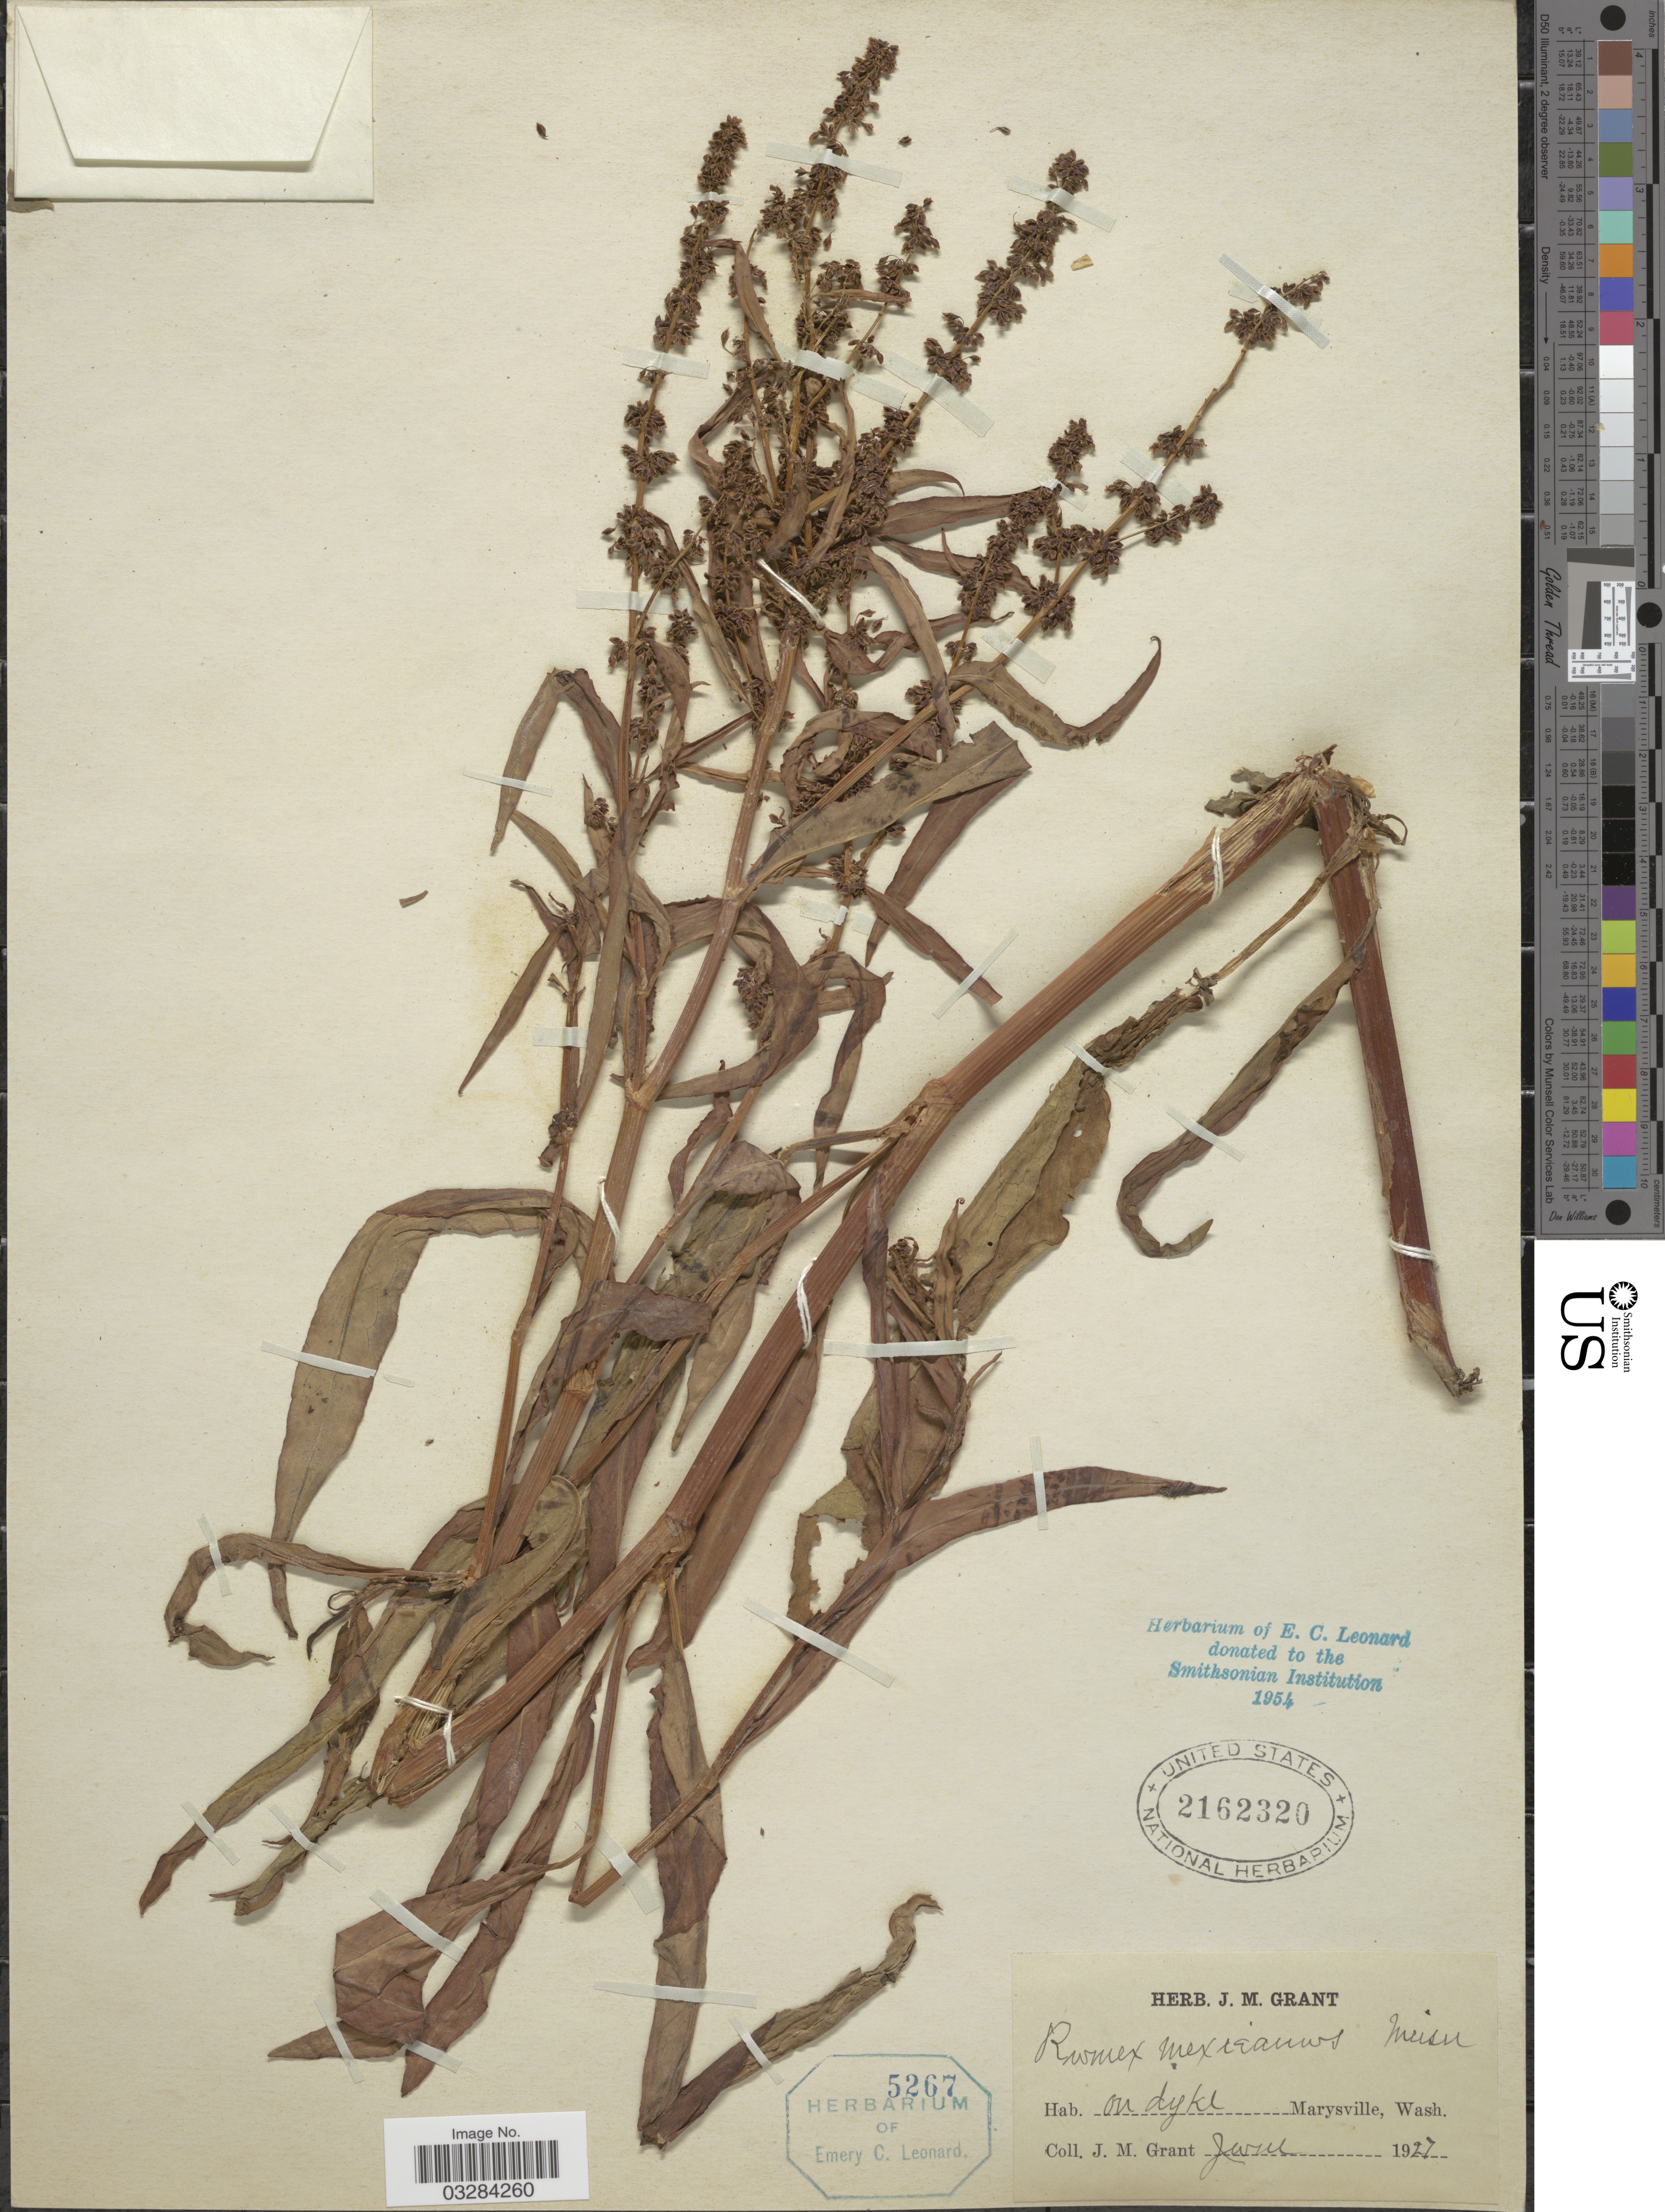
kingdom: Plantae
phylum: Tracheophyta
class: Magnoliopsida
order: Caryophyllales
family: Polygonaceae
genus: Rumex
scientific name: Rumex mexicanus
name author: Meisn.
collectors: J. M. Grant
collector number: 5267?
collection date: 1927-06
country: United States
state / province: Washington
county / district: Snohomish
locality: Marysville.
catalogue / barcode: US 2162320